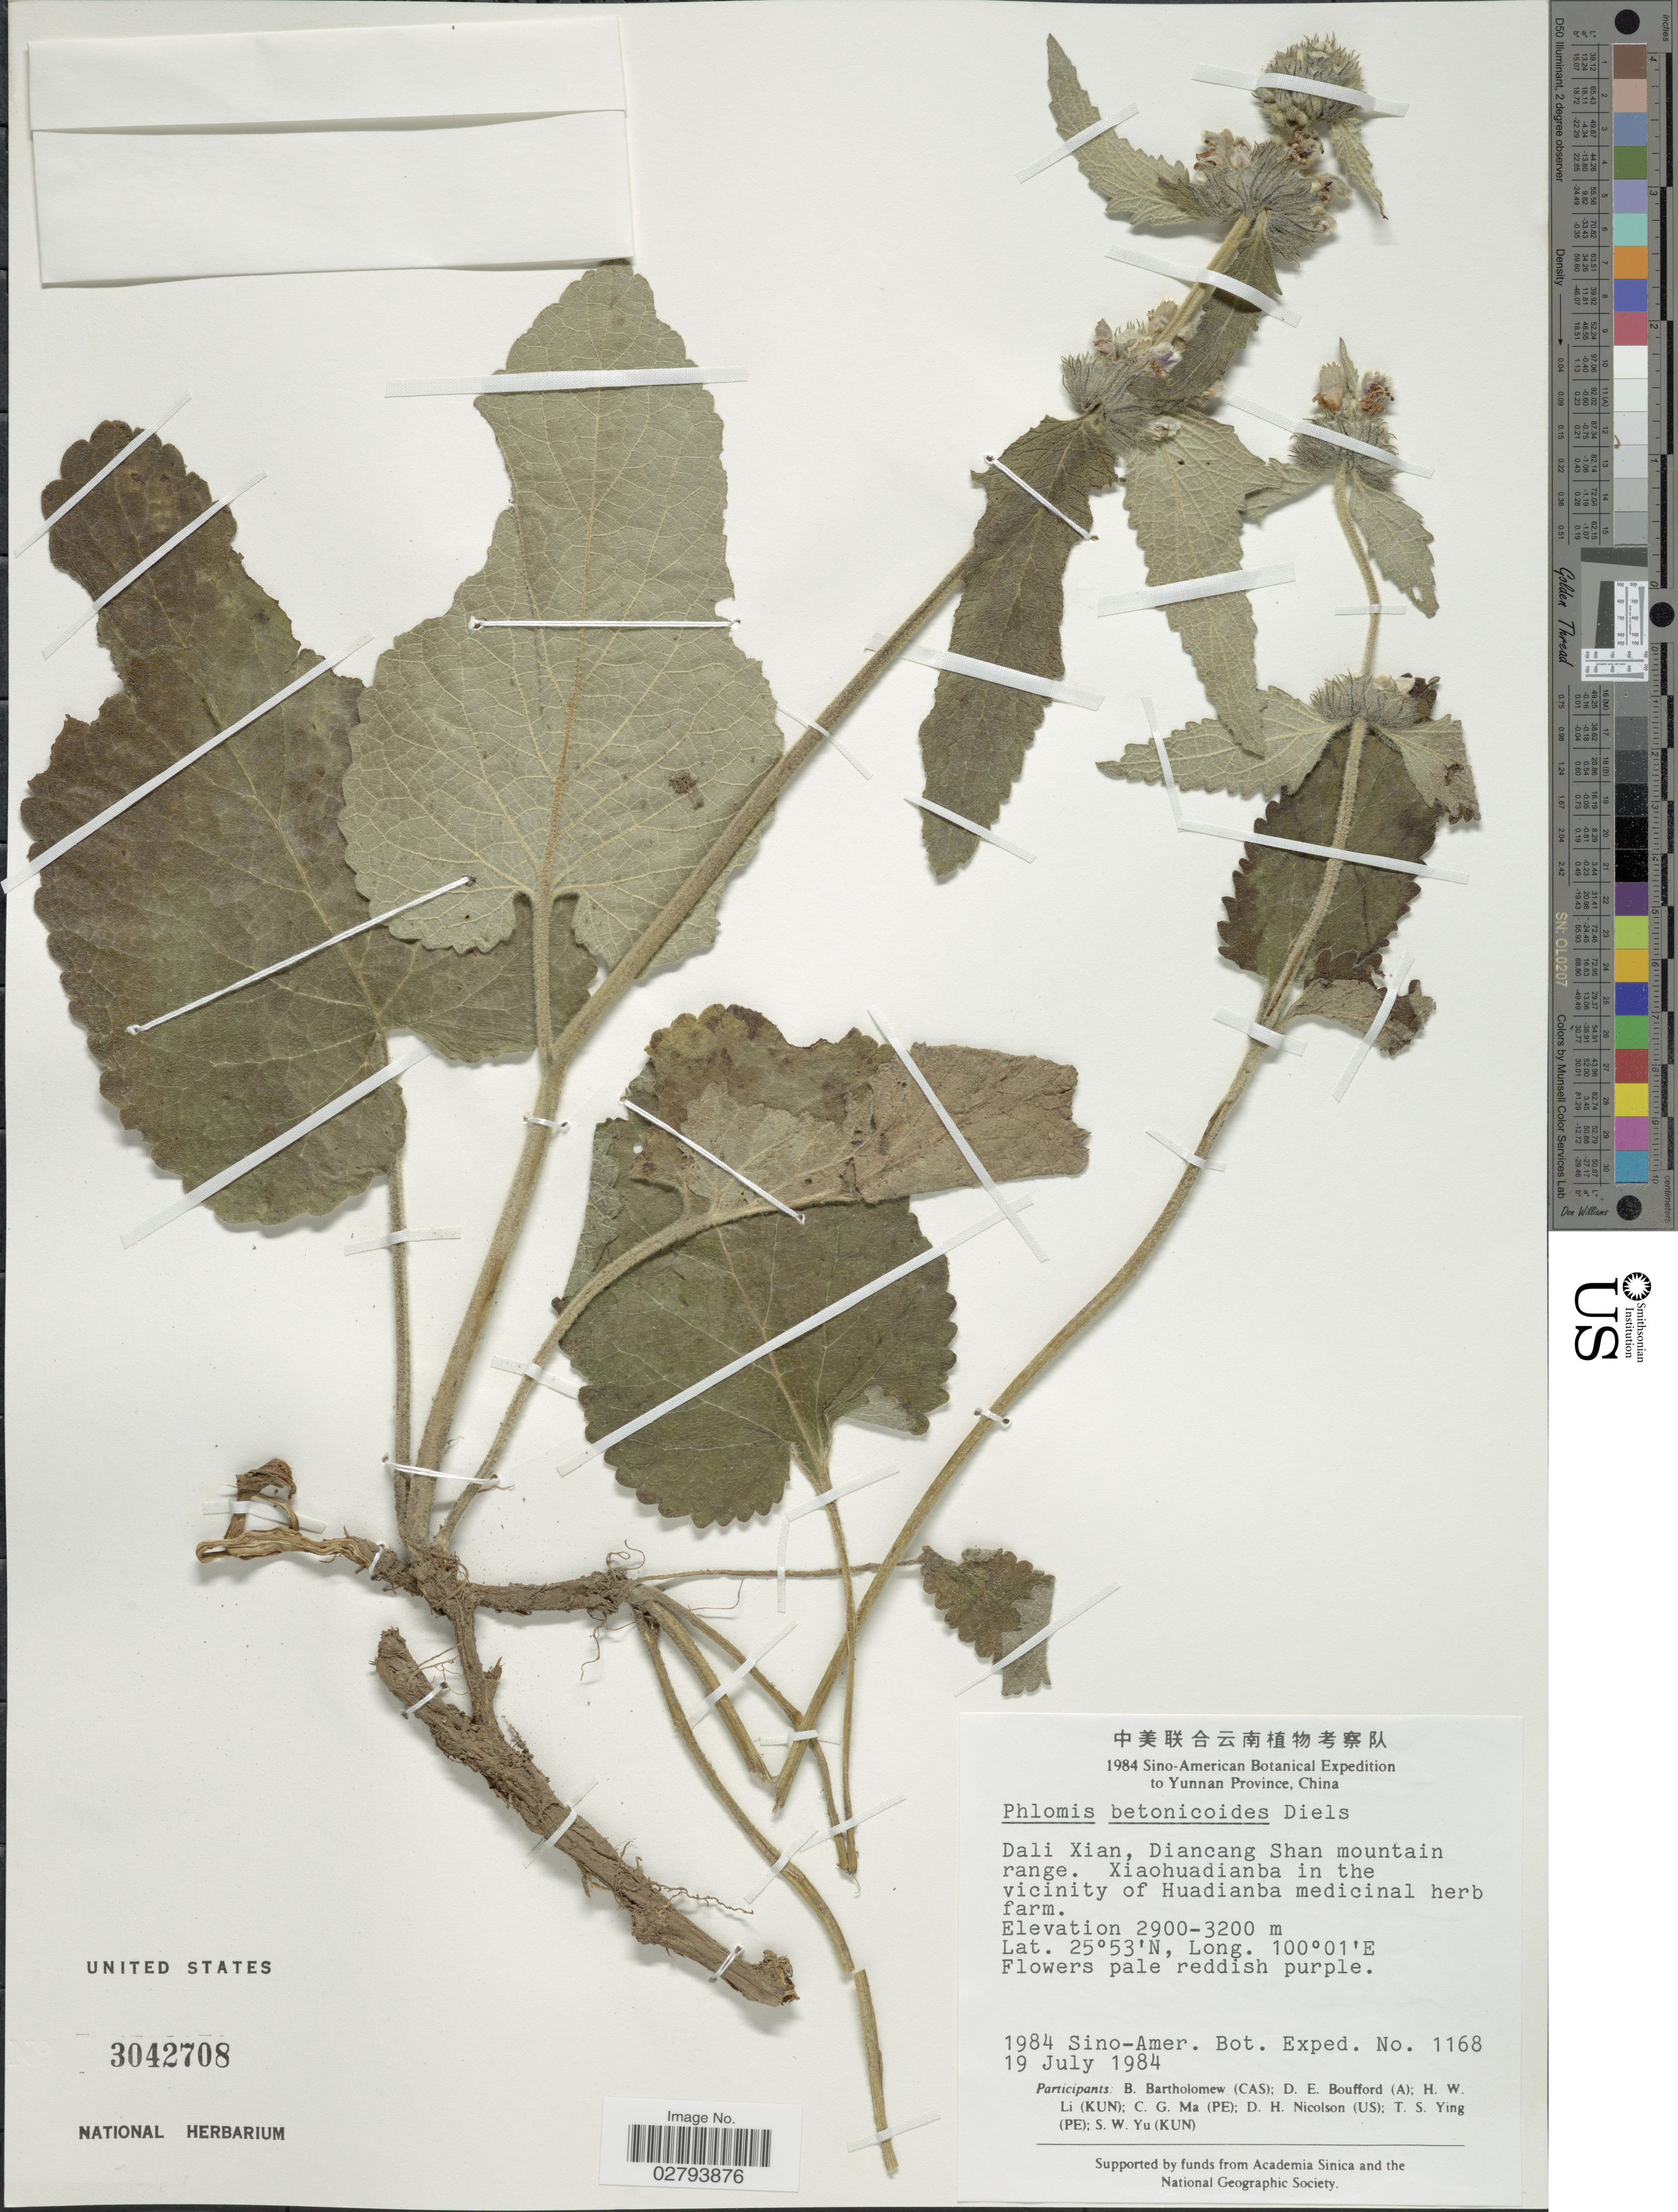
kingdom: Plantae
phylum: Tracheophyta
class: Magnoliopsida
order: Lamiales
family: Lamiaceae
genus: Phlomoides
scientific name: Phlomoides tuberosa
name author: (L.) Moench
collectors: Sino-Amer. Bot. Exped. 1984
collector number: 1168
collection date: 1984-07-19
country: China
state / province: Yunnan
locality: Dali Xian, Diancang Shan mountain range, Xiaohuadianba in the vicinity of Huadianba medicinal herb farm.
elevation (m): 2900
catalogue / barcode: US 3042708